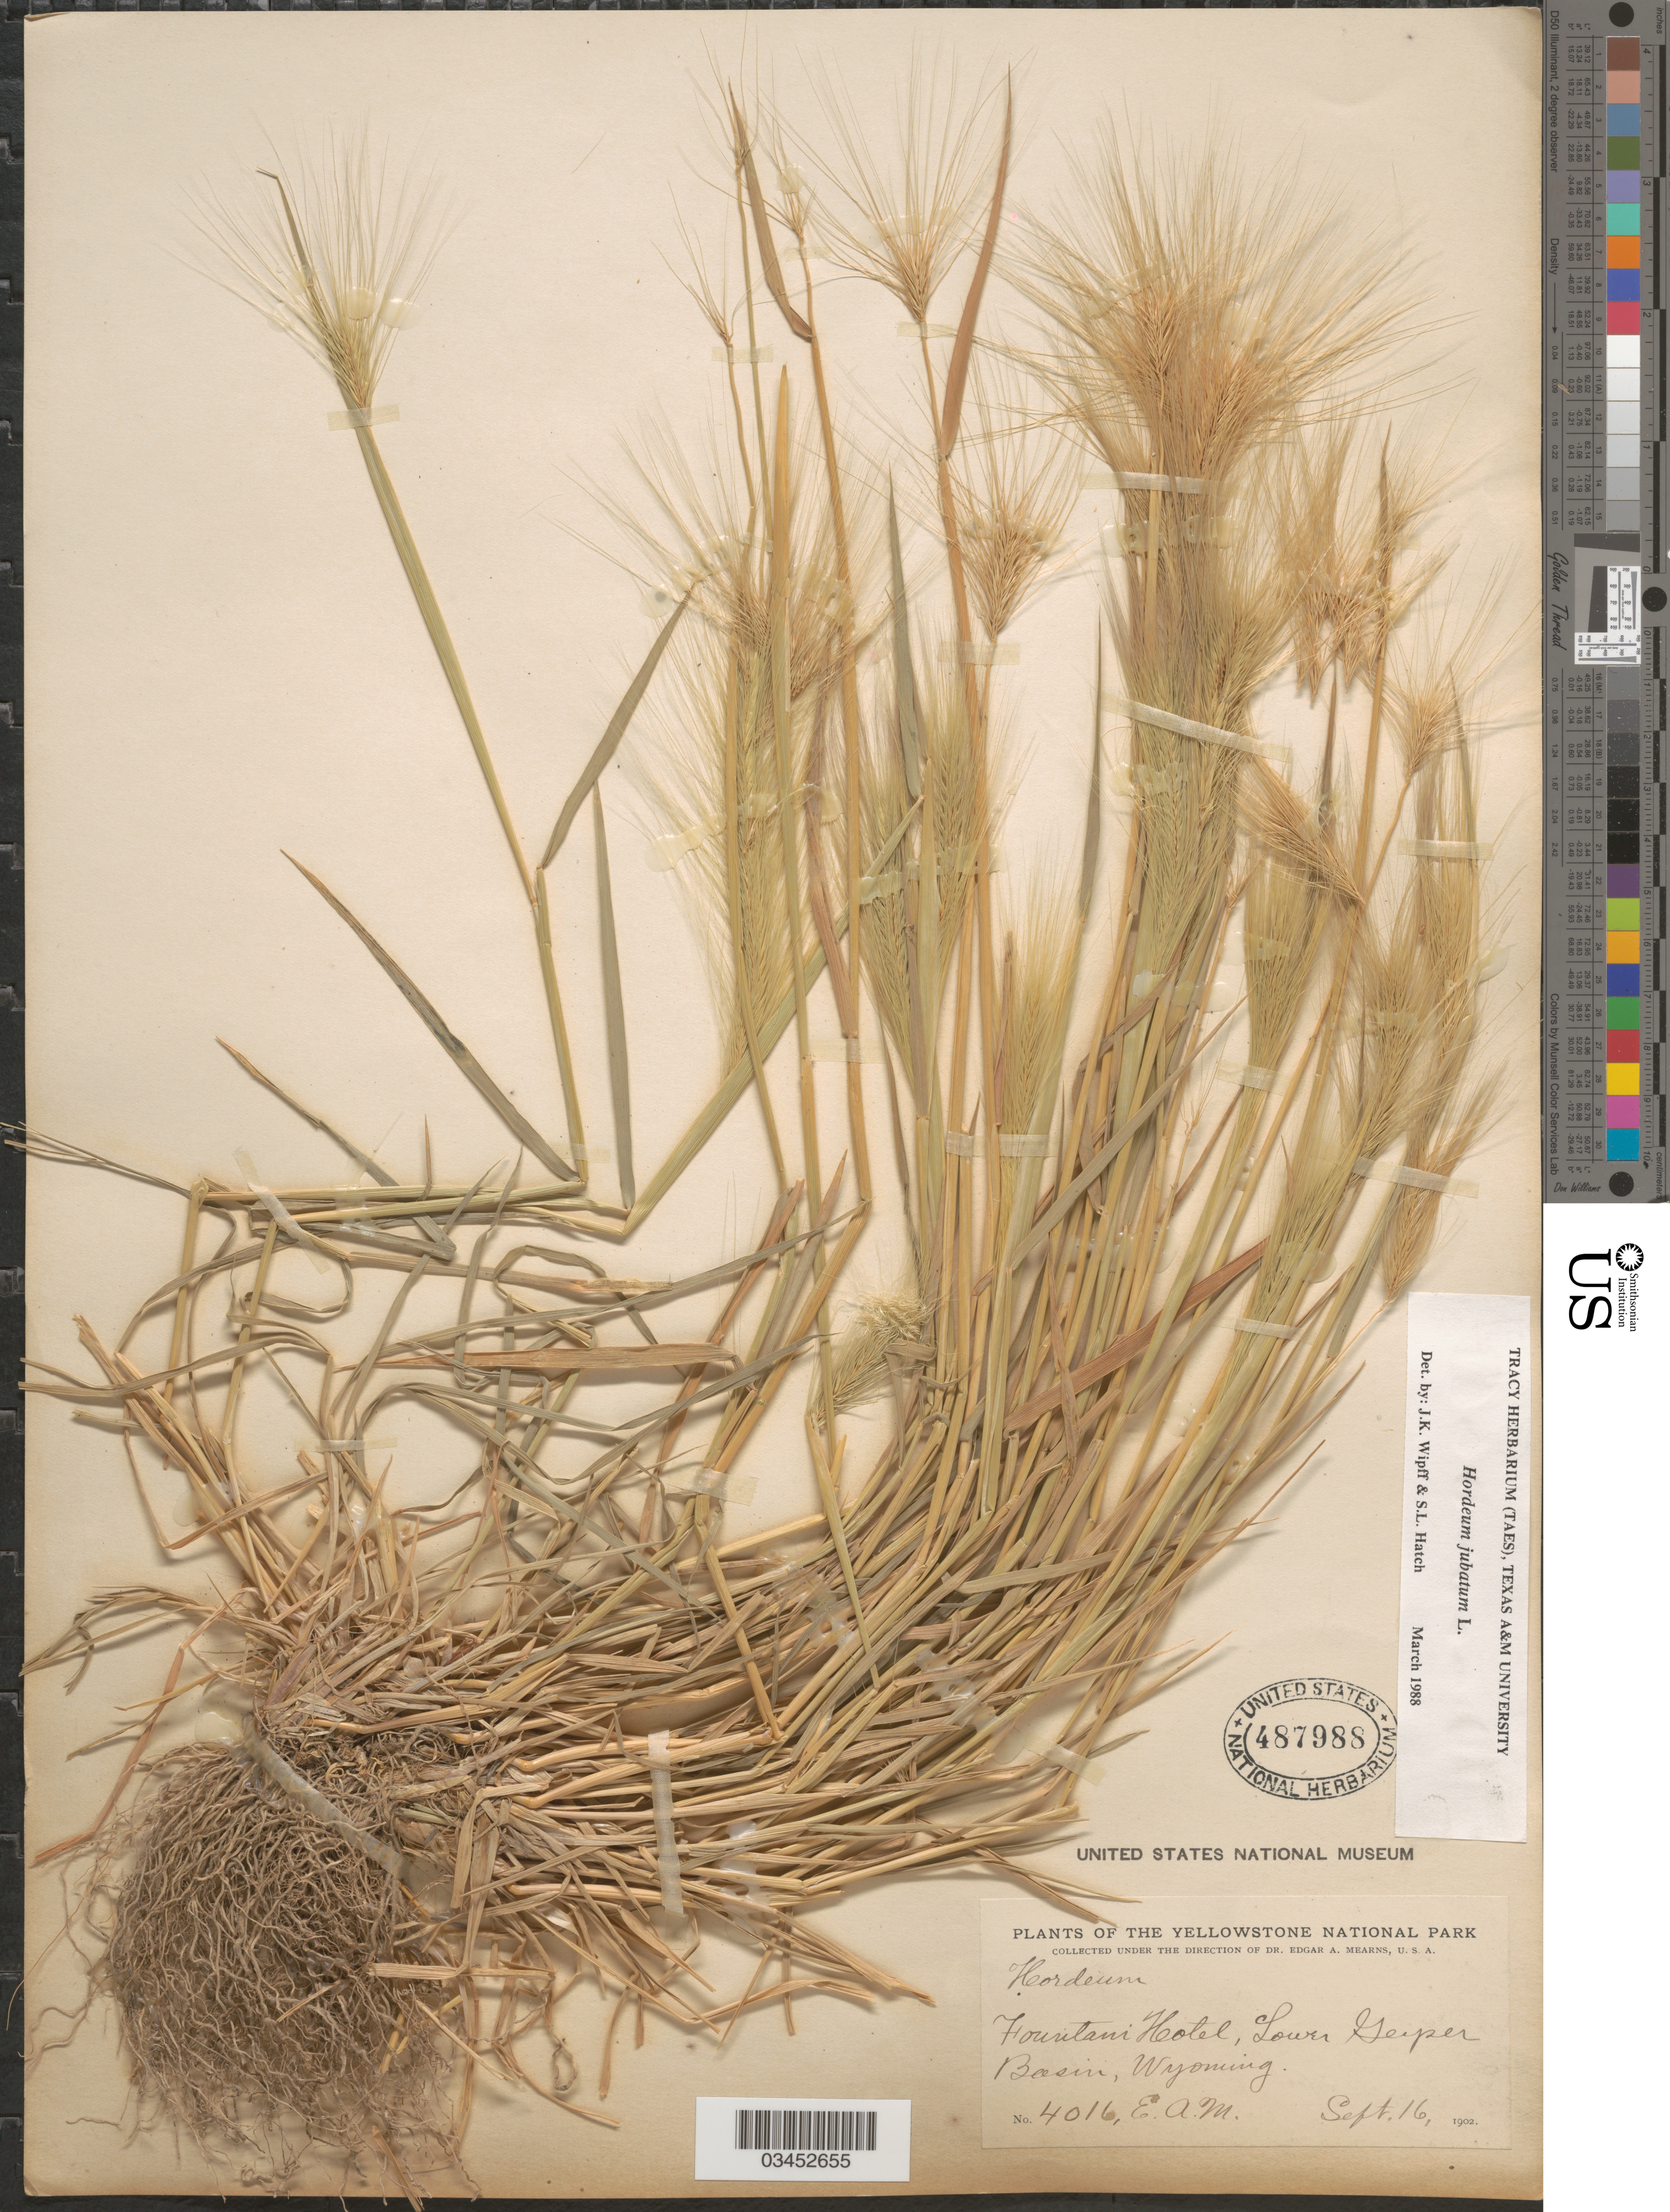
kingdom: Plantae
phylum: Tracheophyta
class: Liliopsida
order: Poales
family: Poaceae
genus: Hordeum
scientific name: Hordeum jubatum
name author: L.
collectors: E. A. Mearns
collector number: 4016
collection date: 1902-09-16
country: United States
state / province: Wyoming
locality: The Yellowstone National Park. Fountain Hotel, Lower Geyser Basin.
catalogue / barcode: US 487988